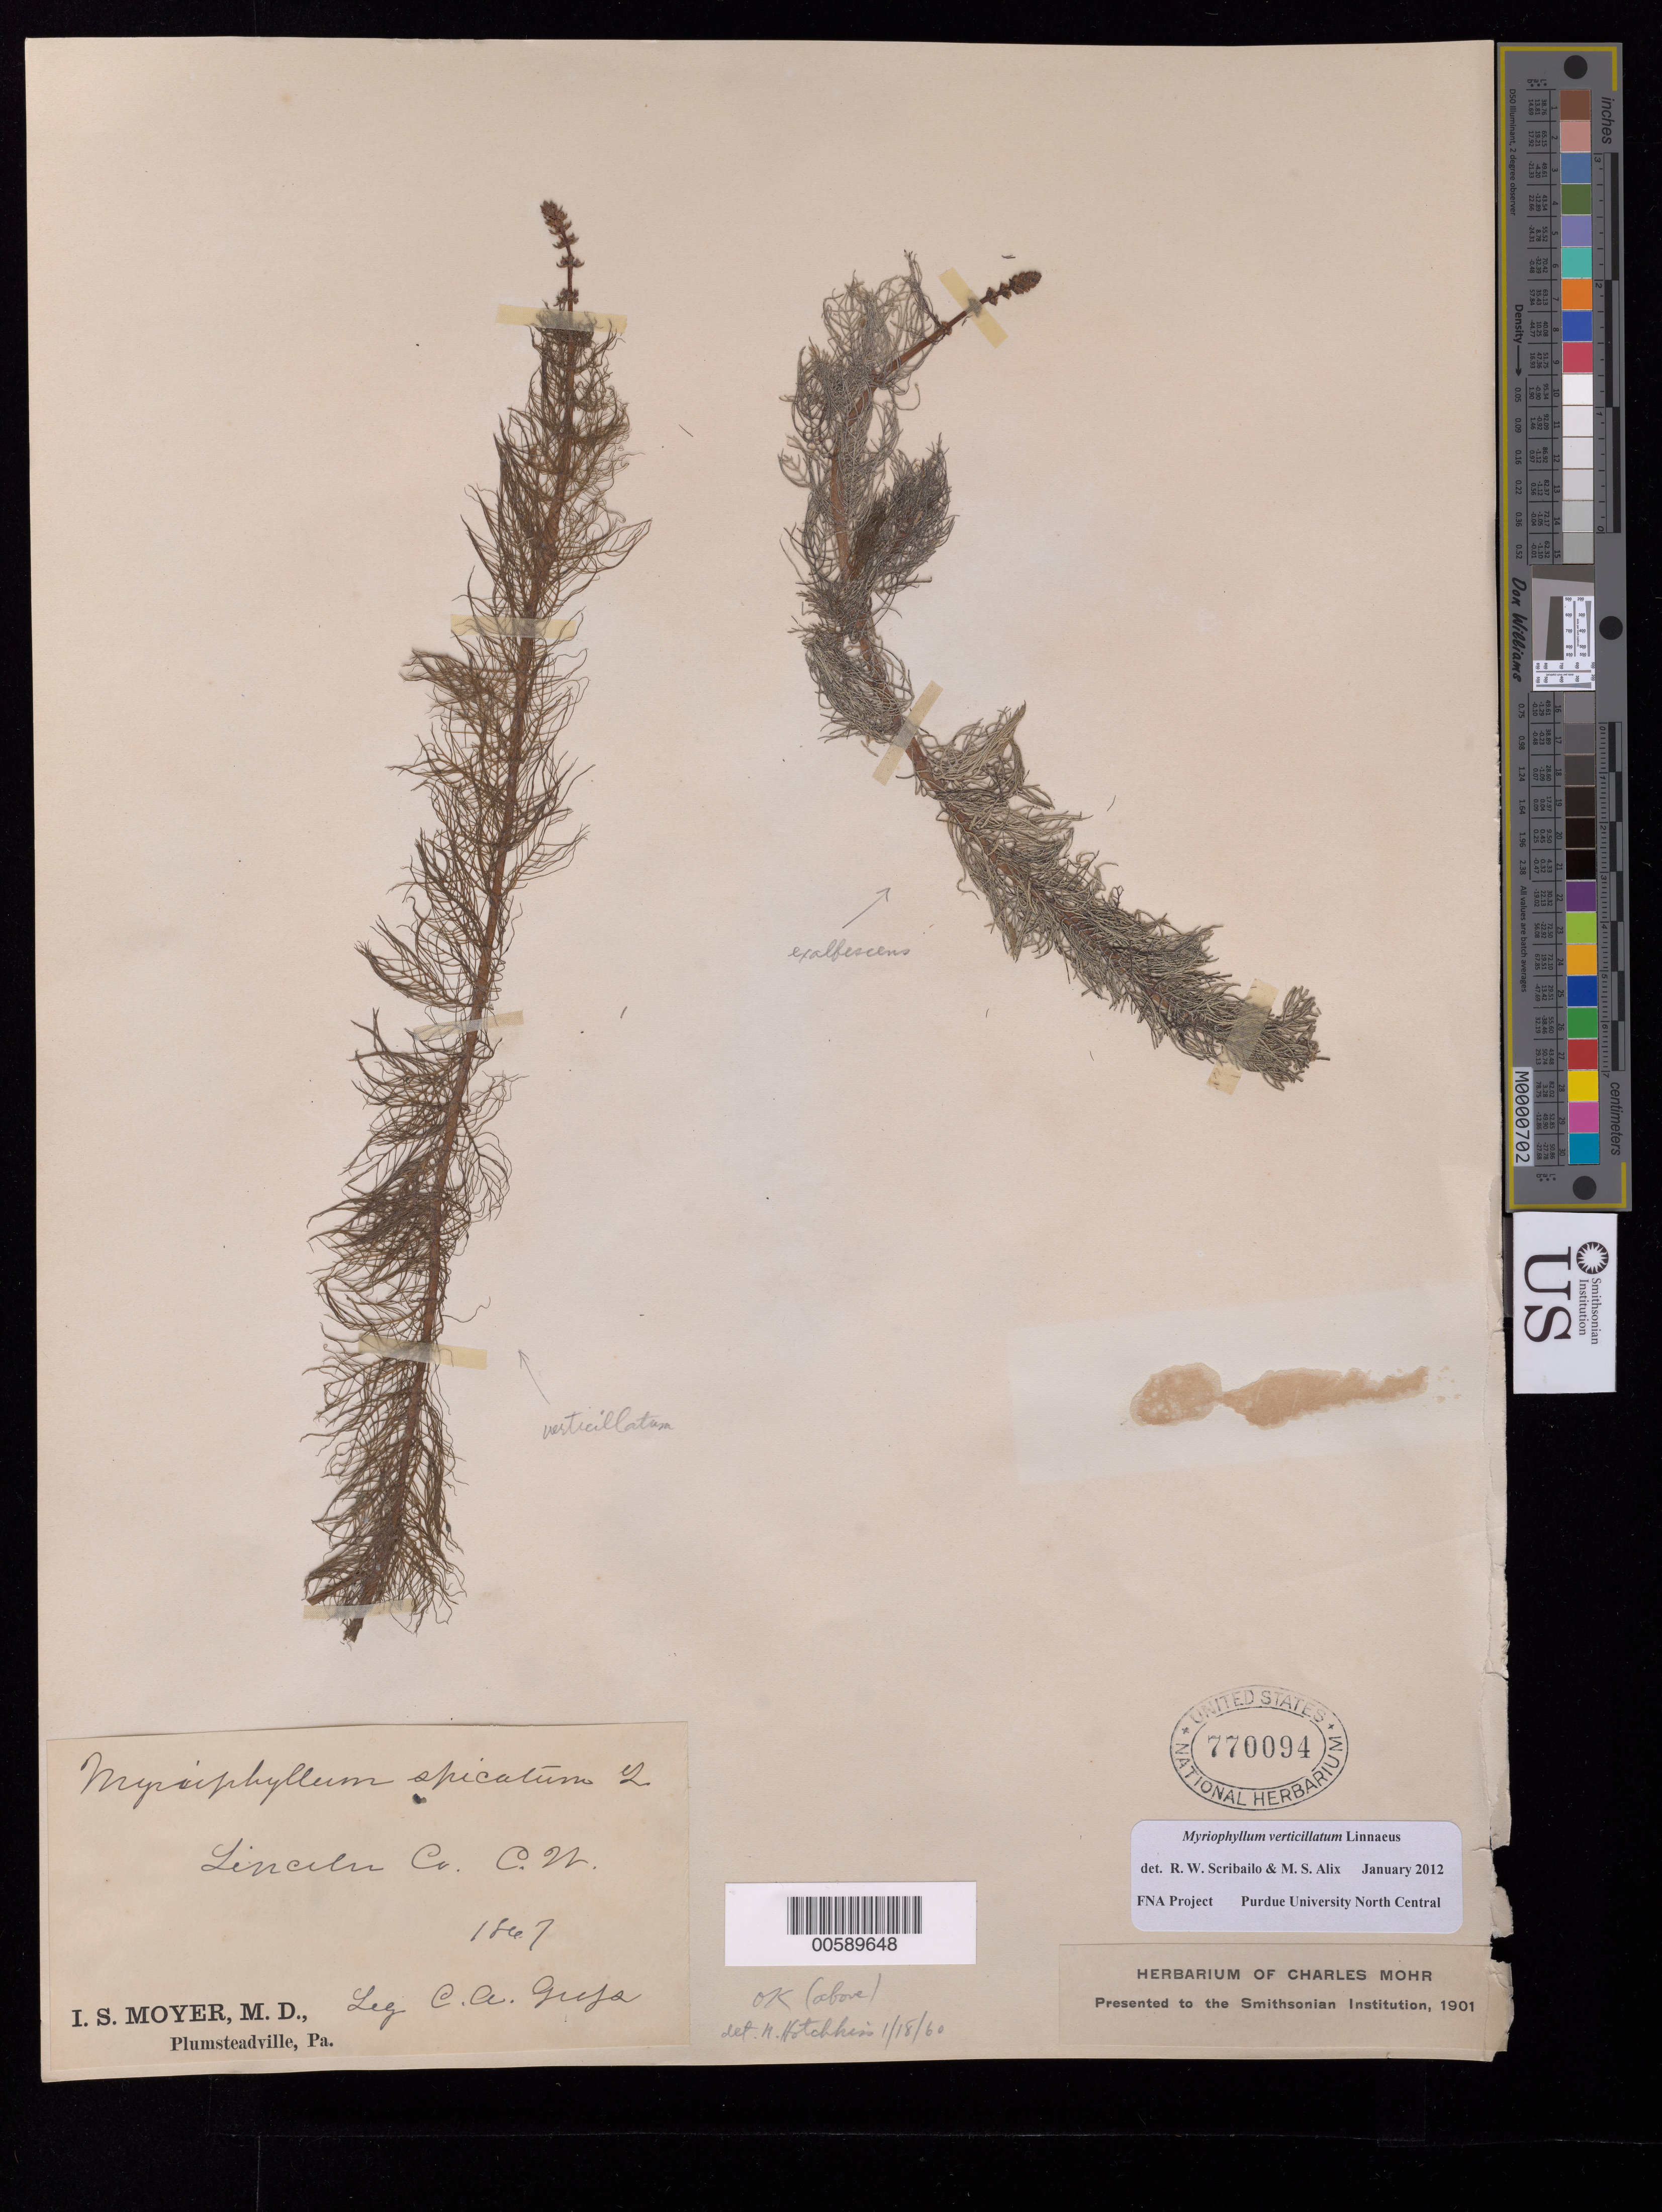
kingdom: Plantae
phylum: Tracheophyta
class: Magnoliopsida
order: Saxifragales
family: Haloragaceae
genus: Myriophyllum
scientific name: Myriophyllum verticillatum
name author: L.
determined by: Scribailo, R. W.; Alix, M. S.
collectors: C. Gup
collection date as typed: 1867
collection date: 1867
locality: Lincoln County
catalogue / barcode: US 770094